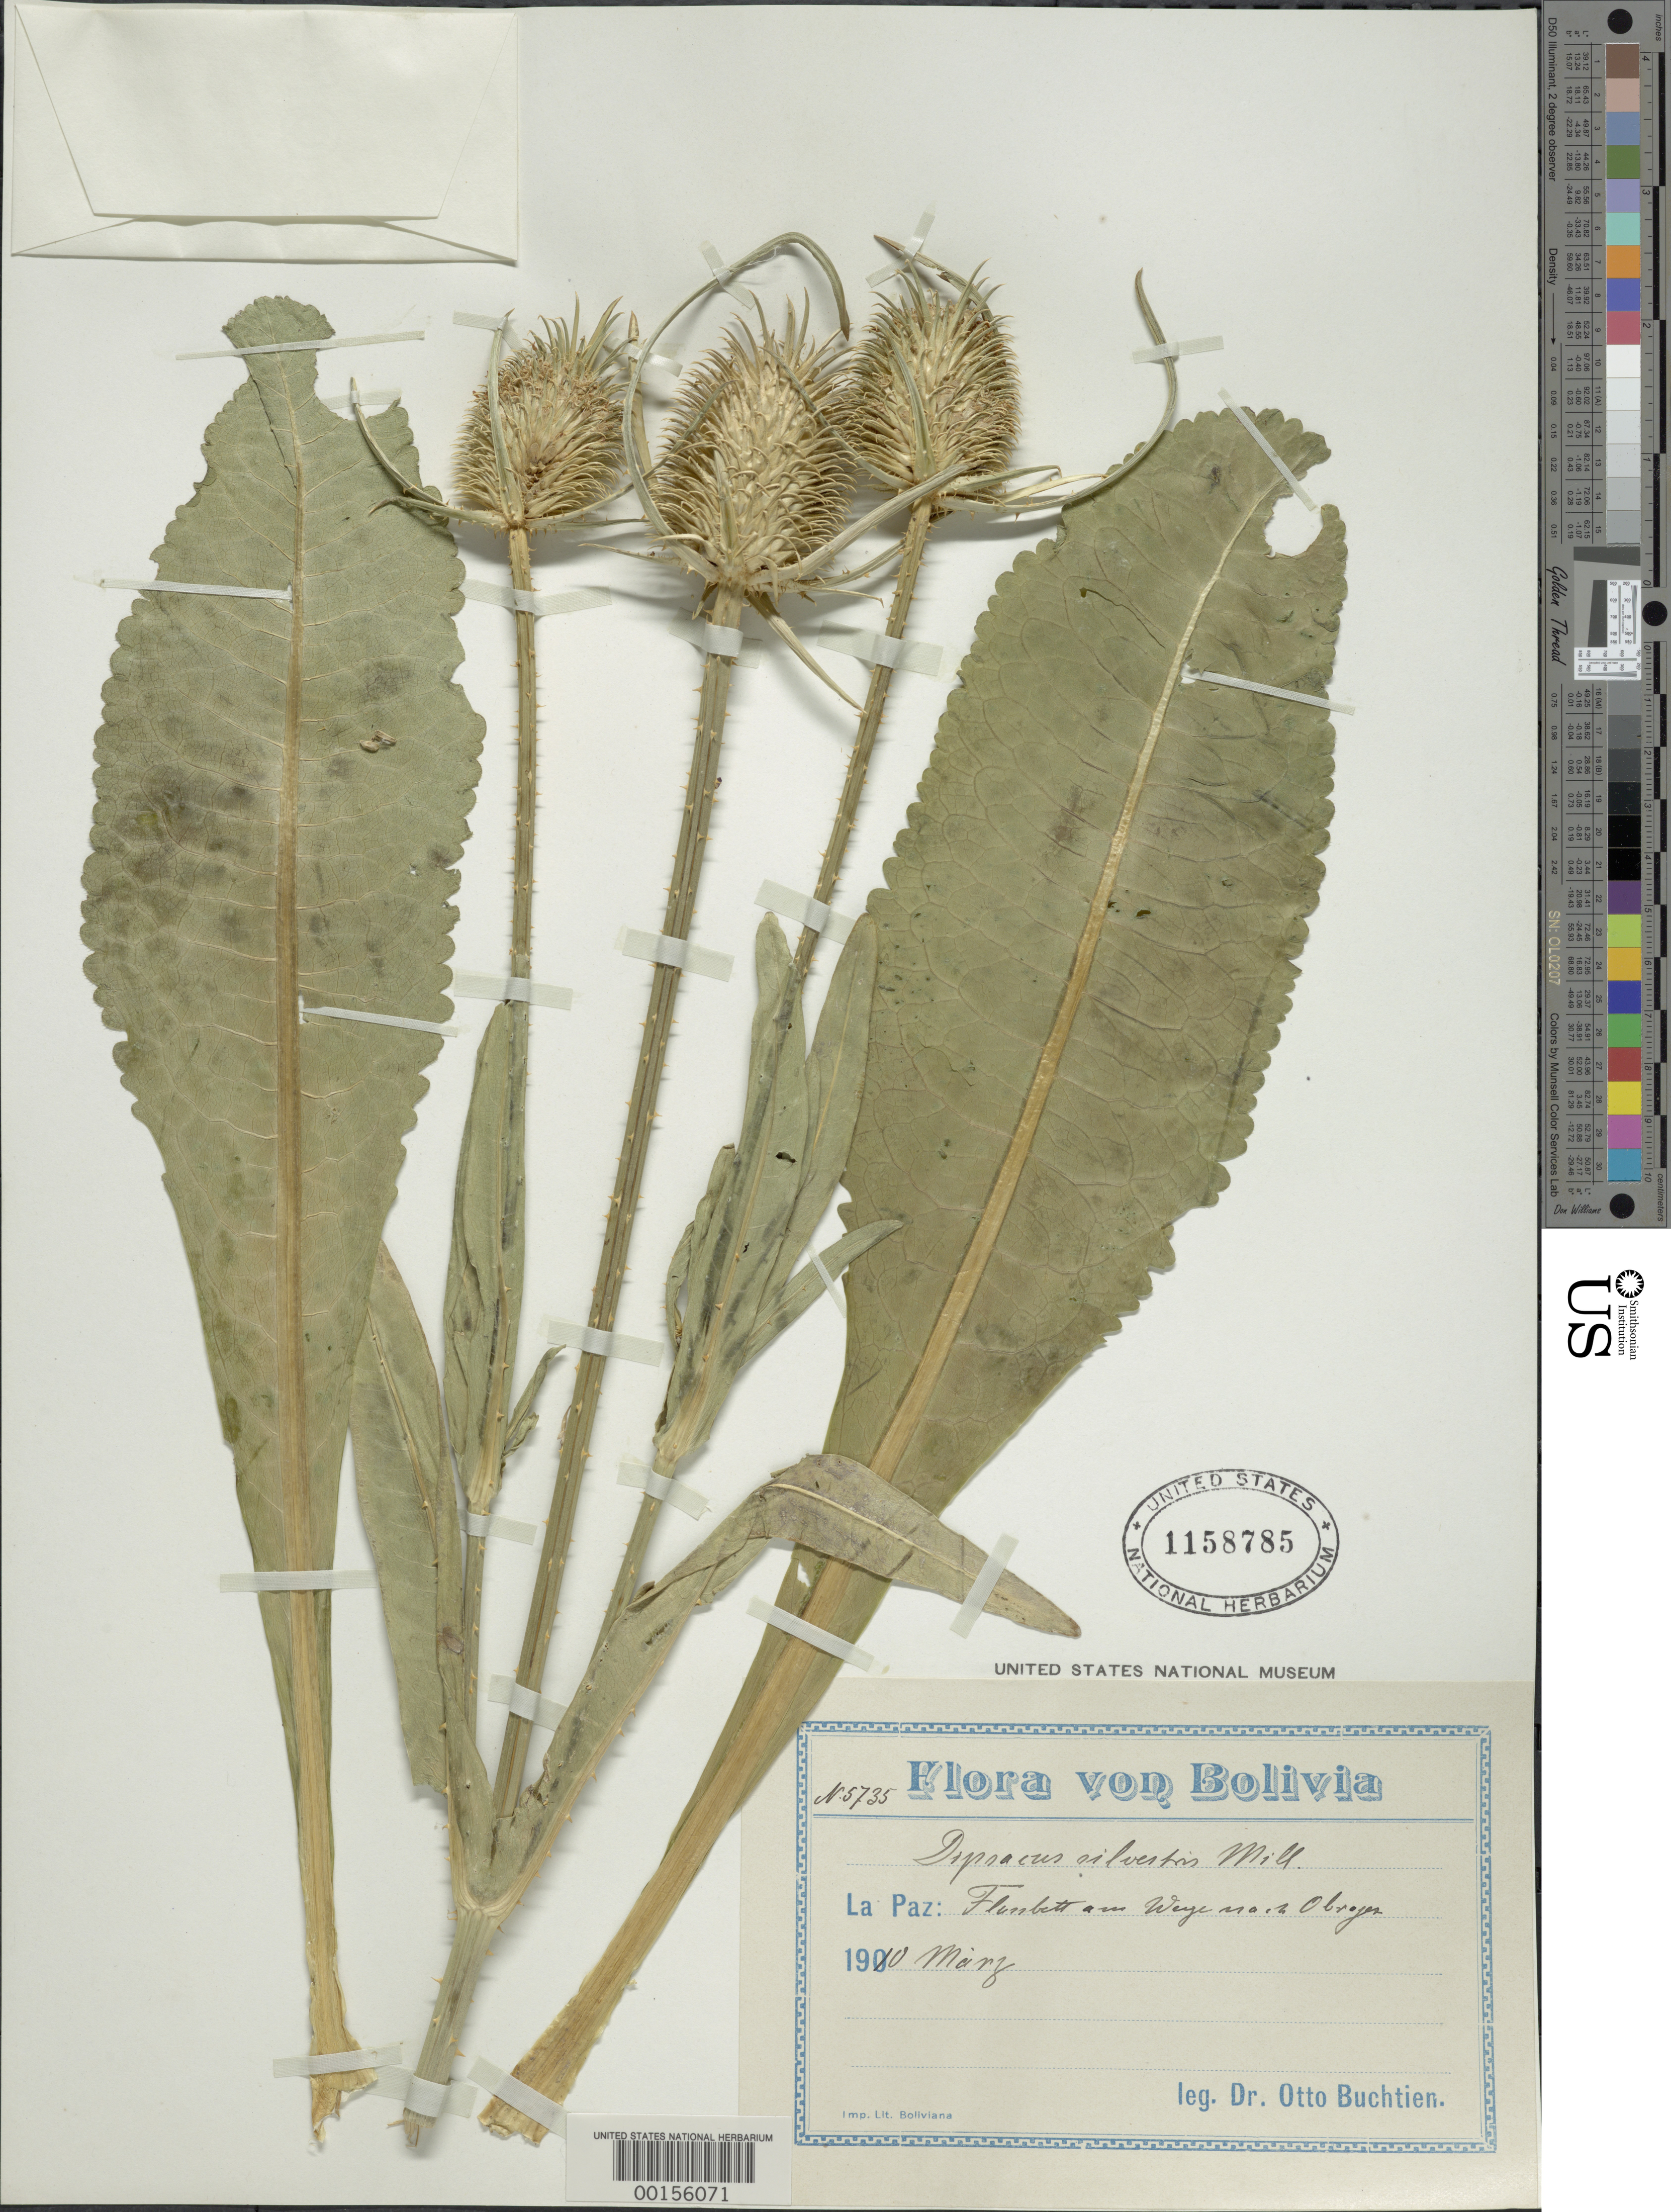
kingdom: Plantae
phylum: Tracheophyta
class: Magnoliopsida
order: Dipsacales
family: Caprifoliaceae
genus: Dipsacus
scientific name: Dipsacus sylvestris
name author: Huds.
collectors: O. Buchtein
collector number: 5735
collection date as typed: Mar 1910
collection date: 1910-03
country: Bolivia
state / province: La Paz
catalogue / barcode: US 1158785